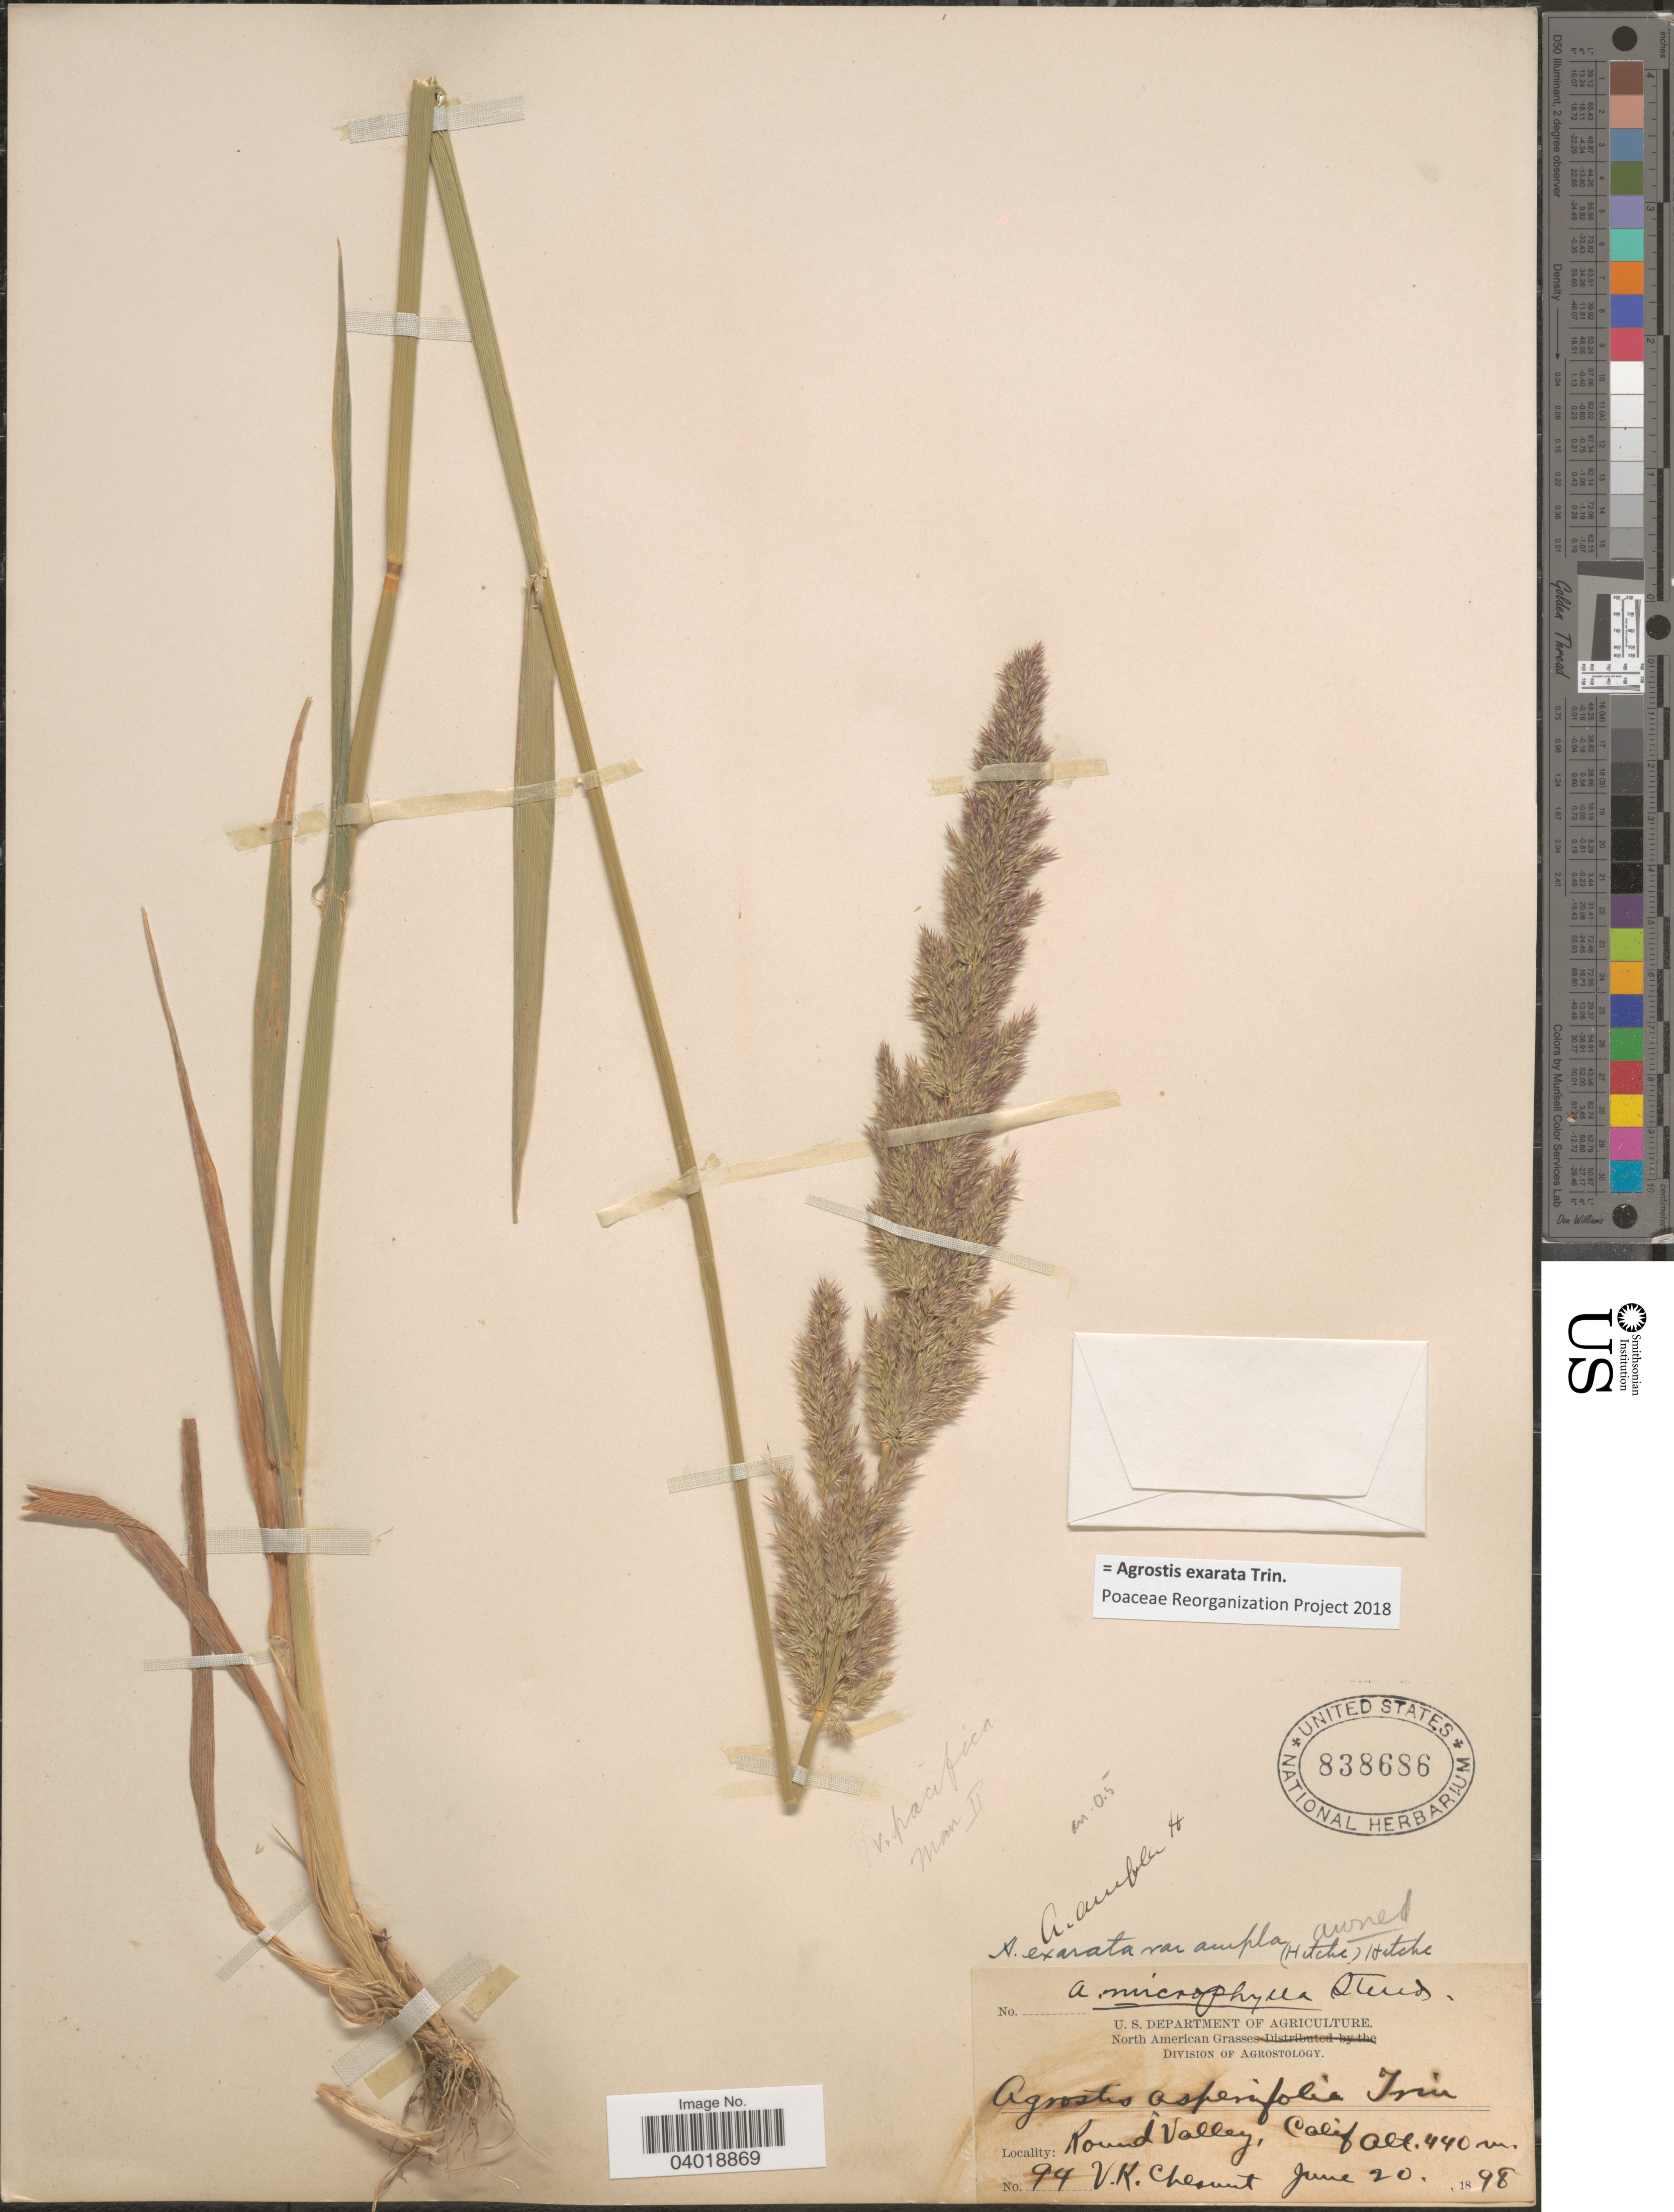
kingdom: Plantae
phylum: Tracheophyta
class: Liliopsida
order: Poales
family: Poaceae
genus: Agrostis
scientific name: Agrostis exarata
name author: Trin.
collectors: V. Chesnut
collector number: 94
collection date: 1898-06-20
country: United States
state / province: California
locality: Round Valley.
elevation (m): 440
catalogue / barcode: US 838686